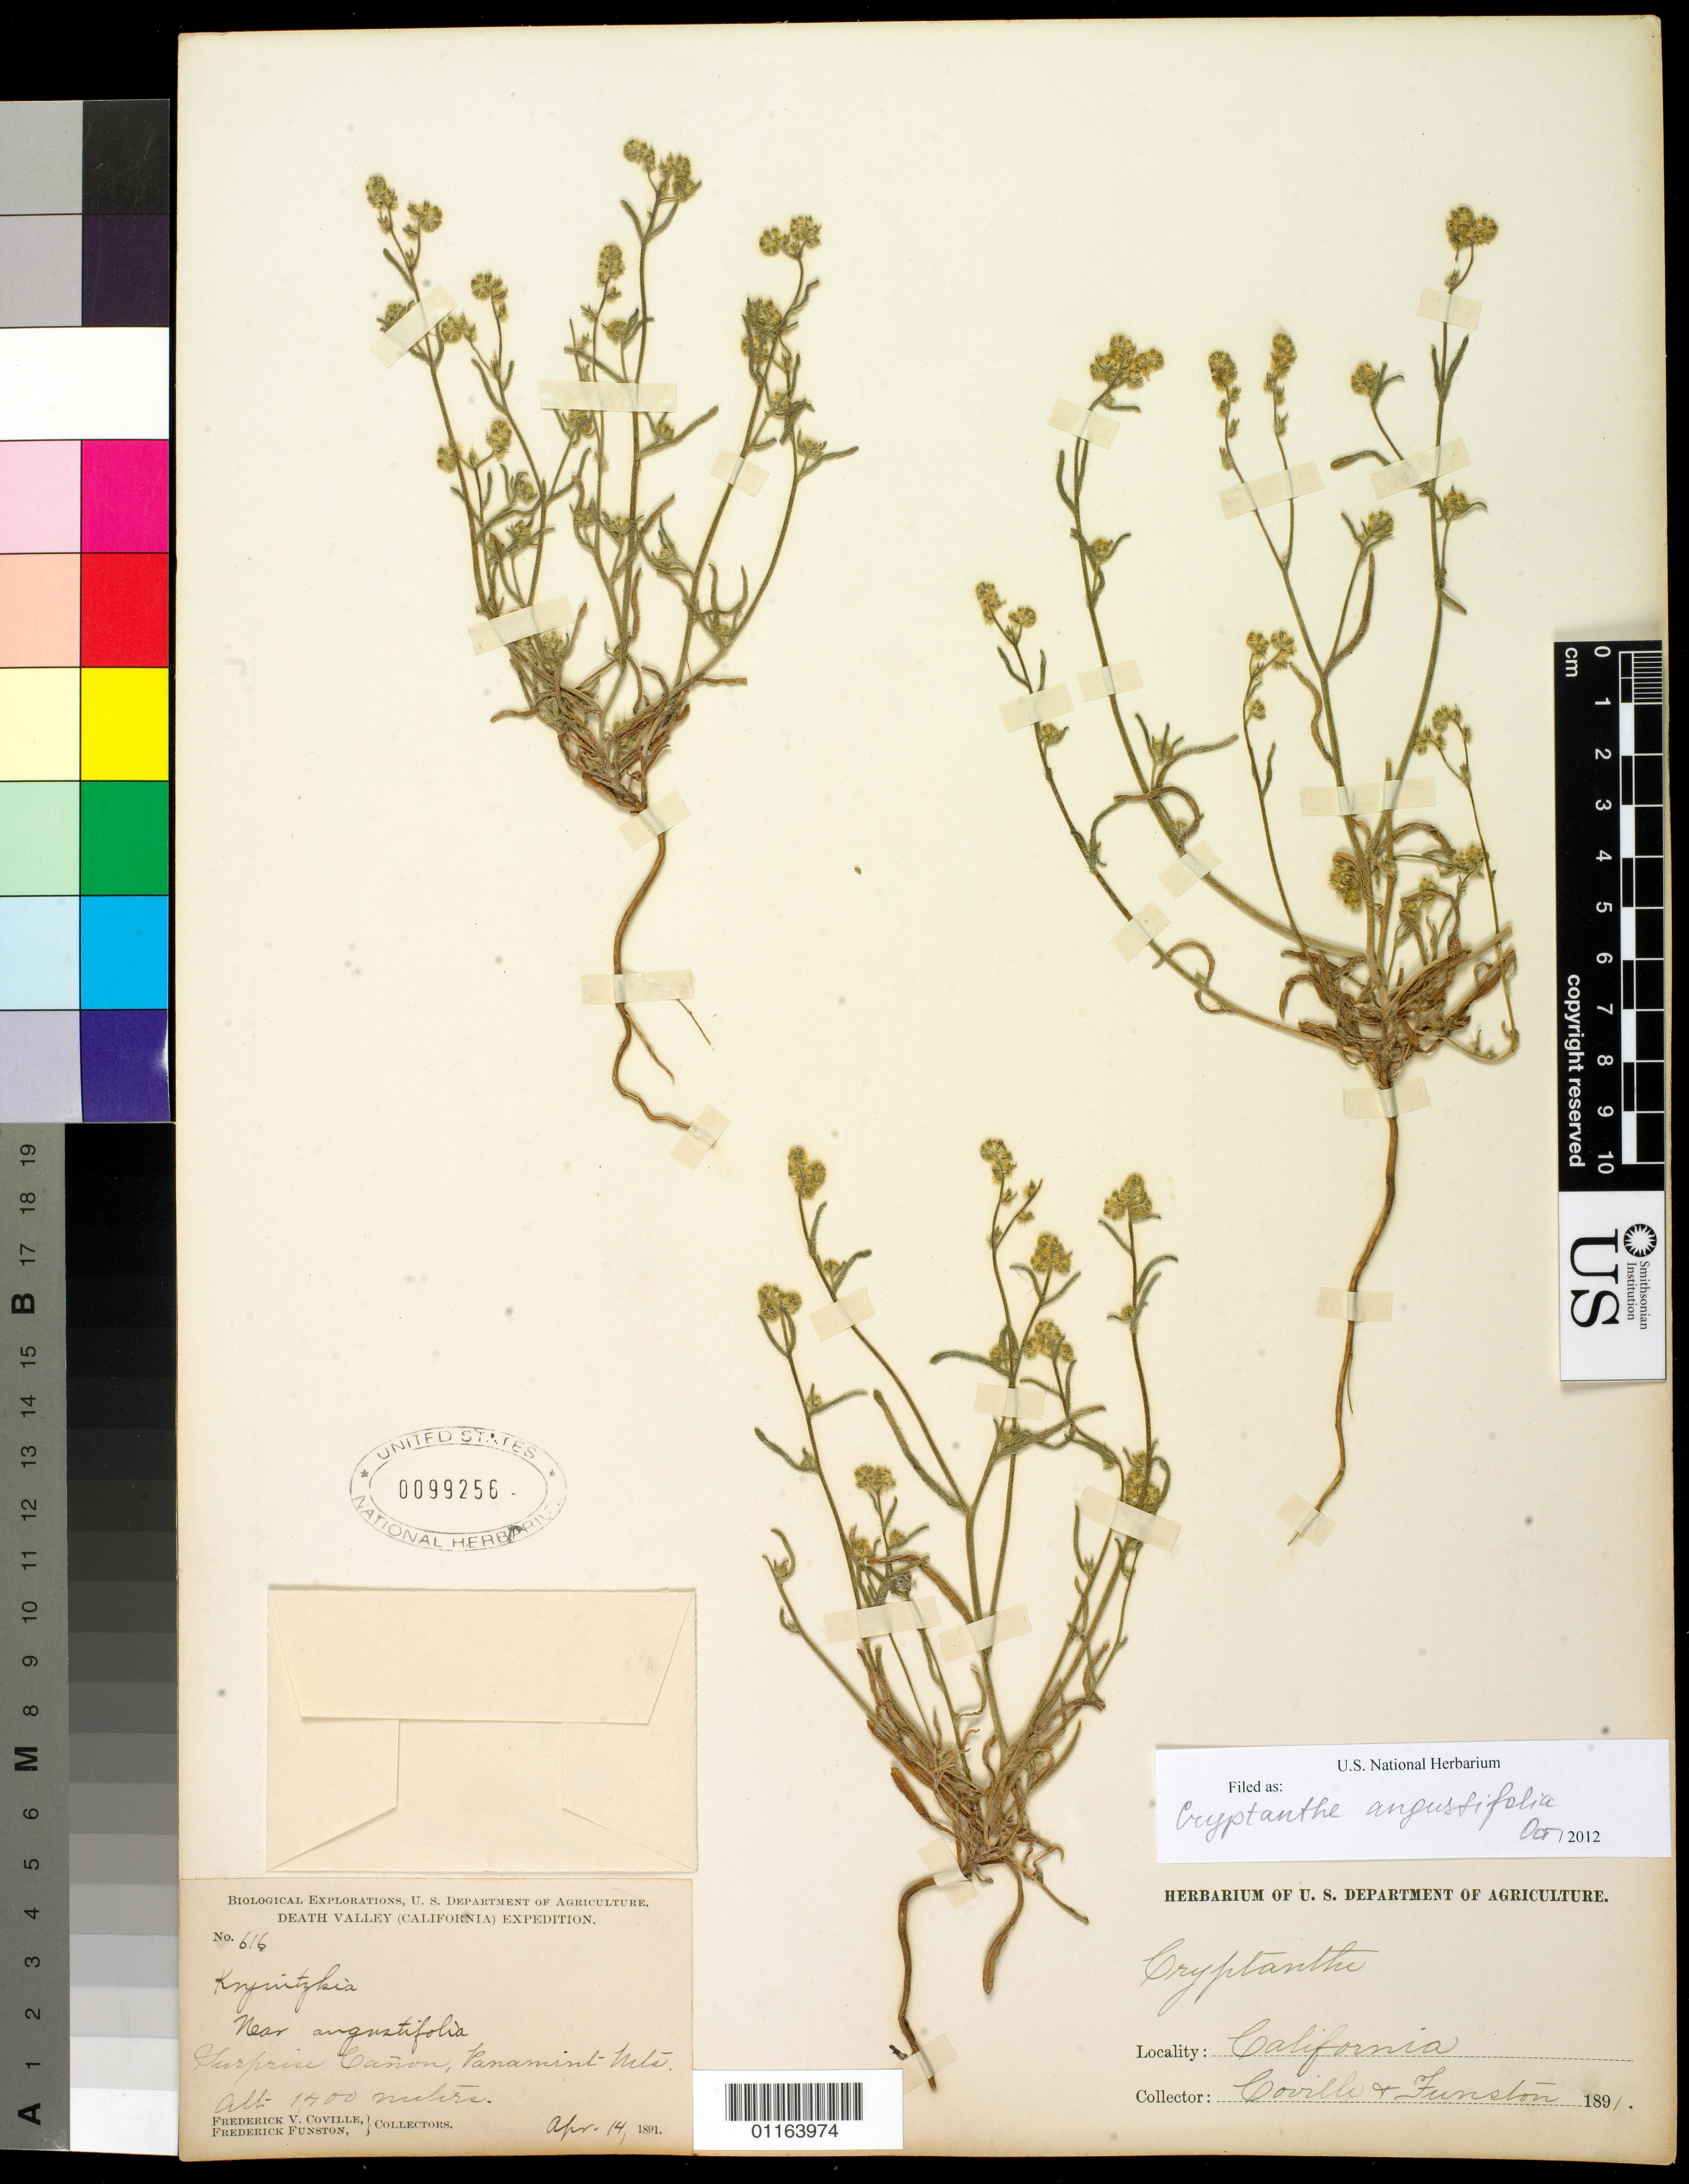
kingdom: Plantae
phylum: Tracheophyta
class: Magnoliopsida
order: Boraginales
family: Boraginaceae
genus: Cryptantha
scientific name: Cryptantha angustifolia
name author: (Torr.) Greene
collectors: F. V. Coville & F. Funston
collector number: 616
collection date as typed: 14 Apr 1891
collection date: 1891-04-14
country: United States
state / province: California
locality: Surprise Canyon, Panamint Mts.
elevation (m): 1400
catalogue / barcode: US 99256